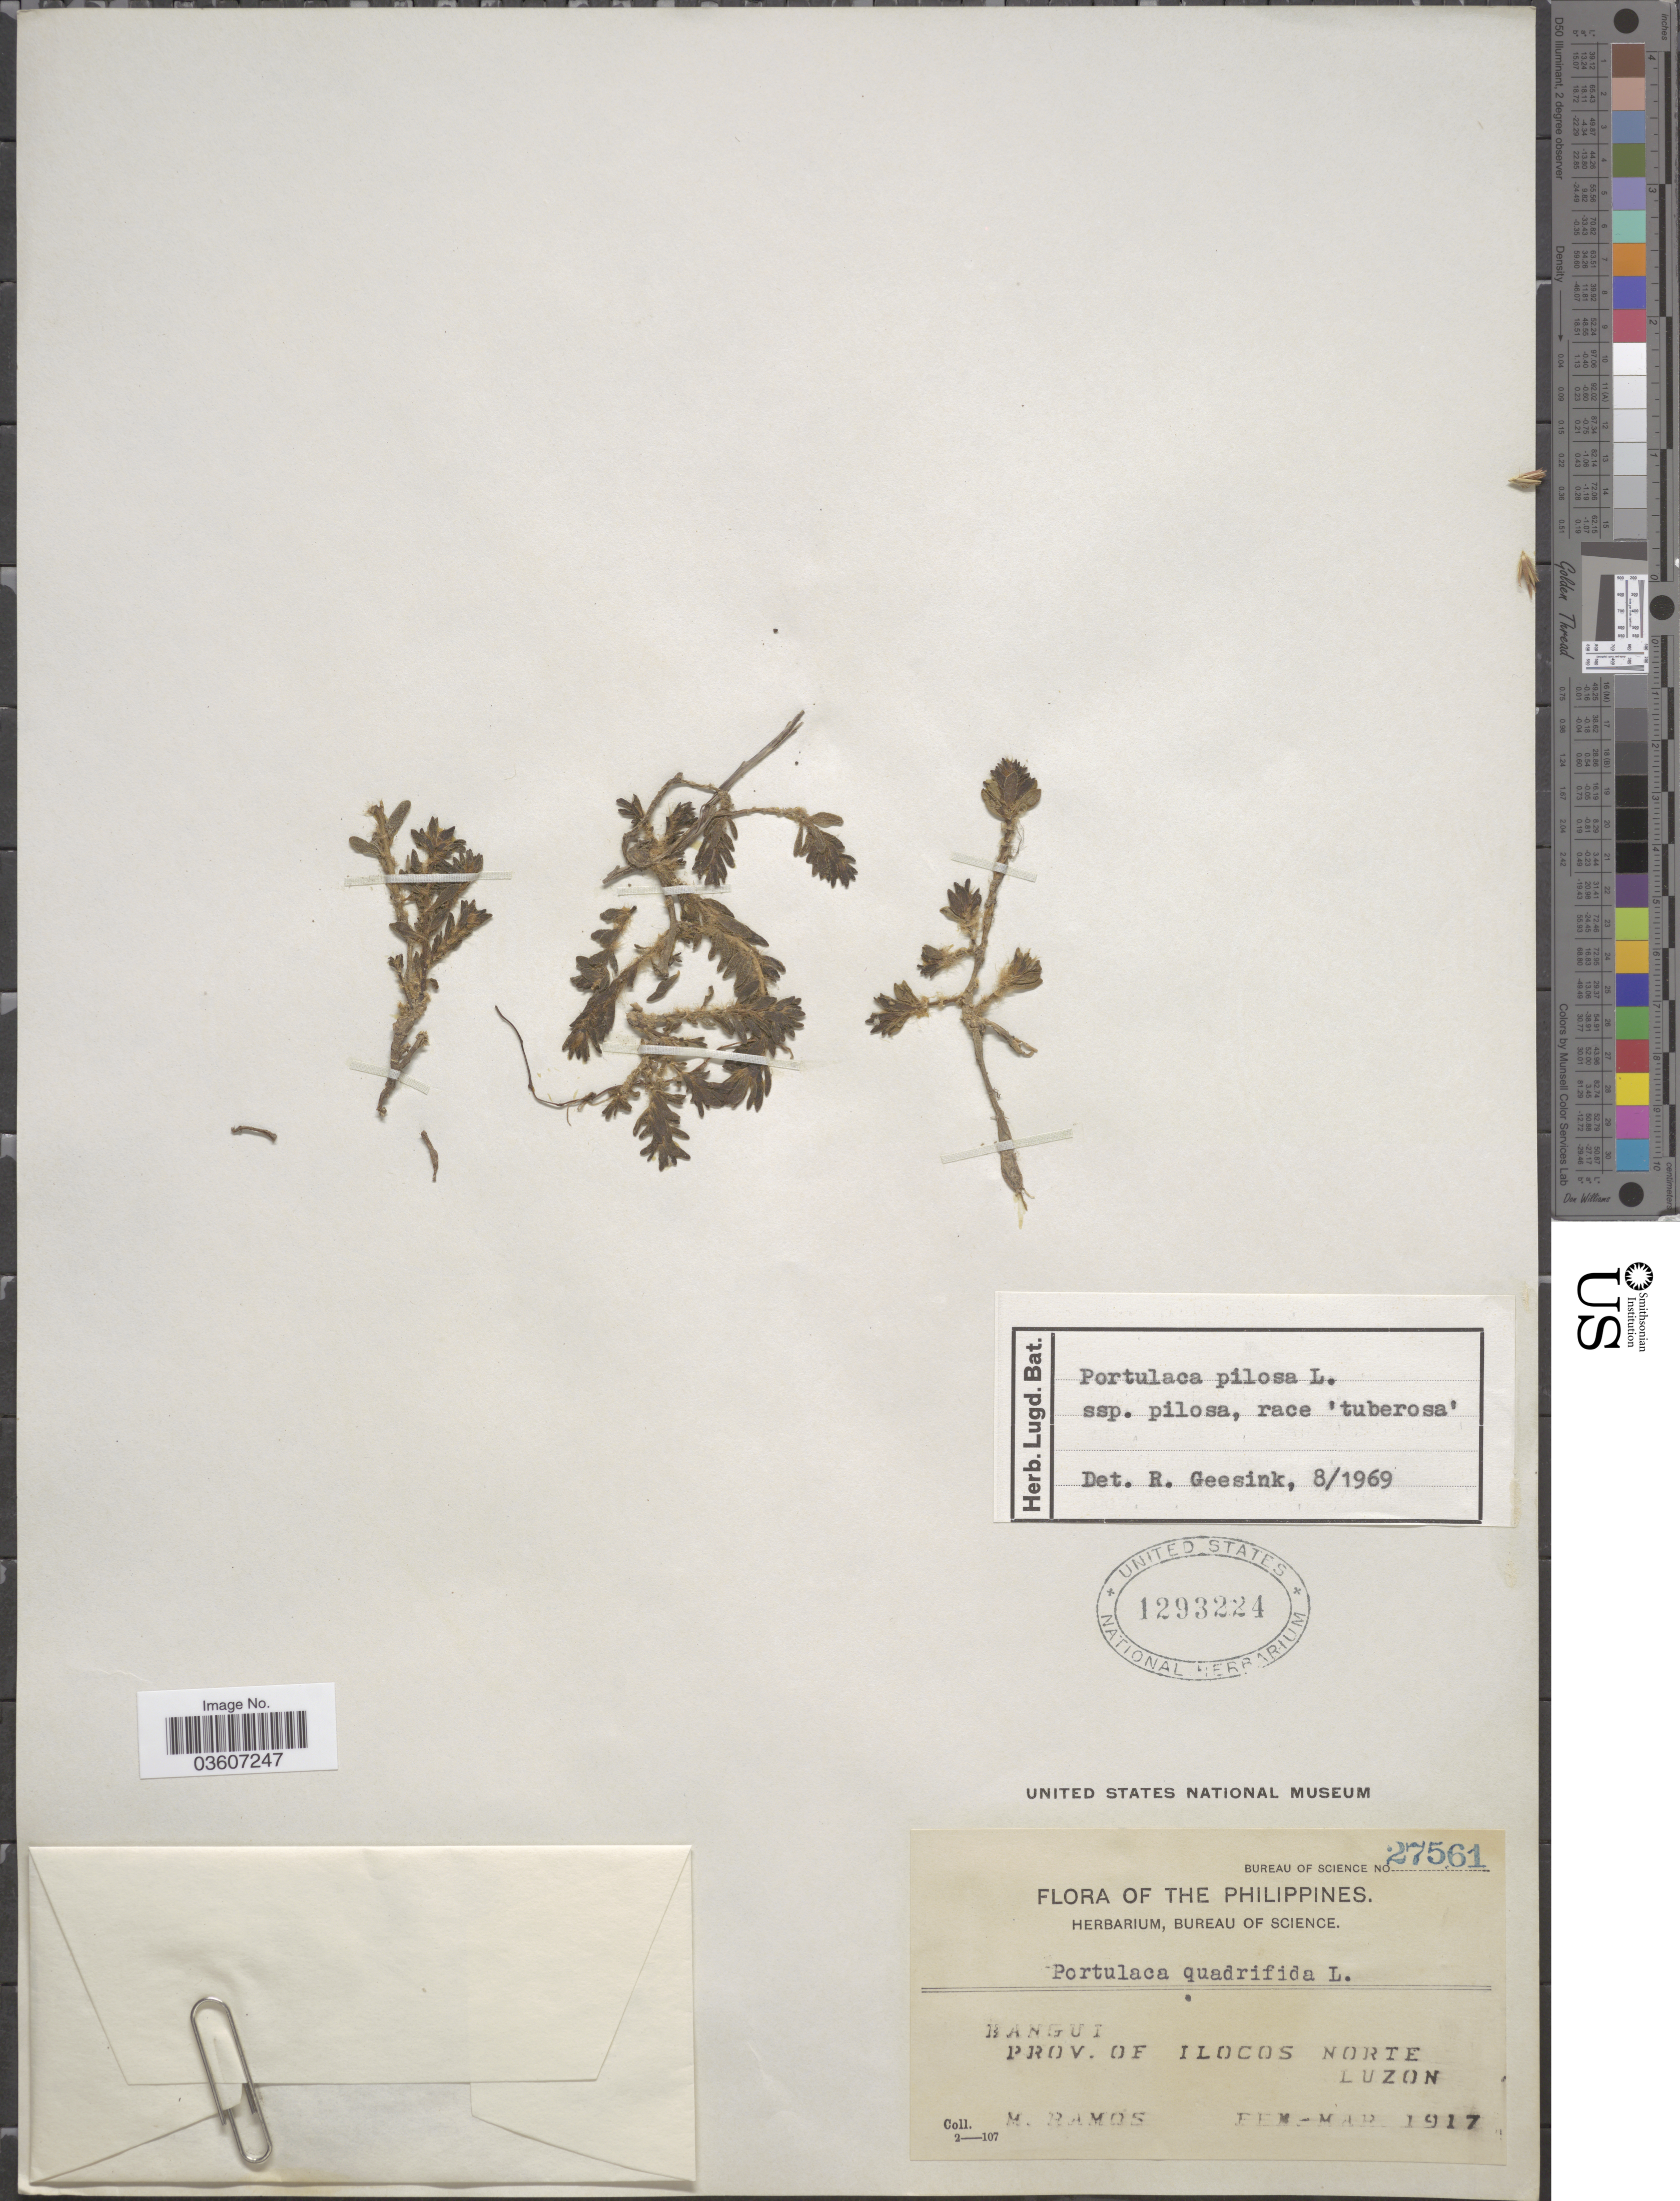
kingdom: Plantae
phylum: Tracheophyta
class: Magnoliopsida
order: Caryophyllales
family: Portulacaceae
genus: Portulaca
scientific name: Portulaca pilosa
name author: L.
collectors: M. Ramos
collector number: Bureau of Science 27561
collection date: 1917-02/1917-03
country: Philippines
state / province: Ilocos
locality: Bangui. Prov. of Ilocos Norte. Luzon.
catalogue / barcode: US 1293224